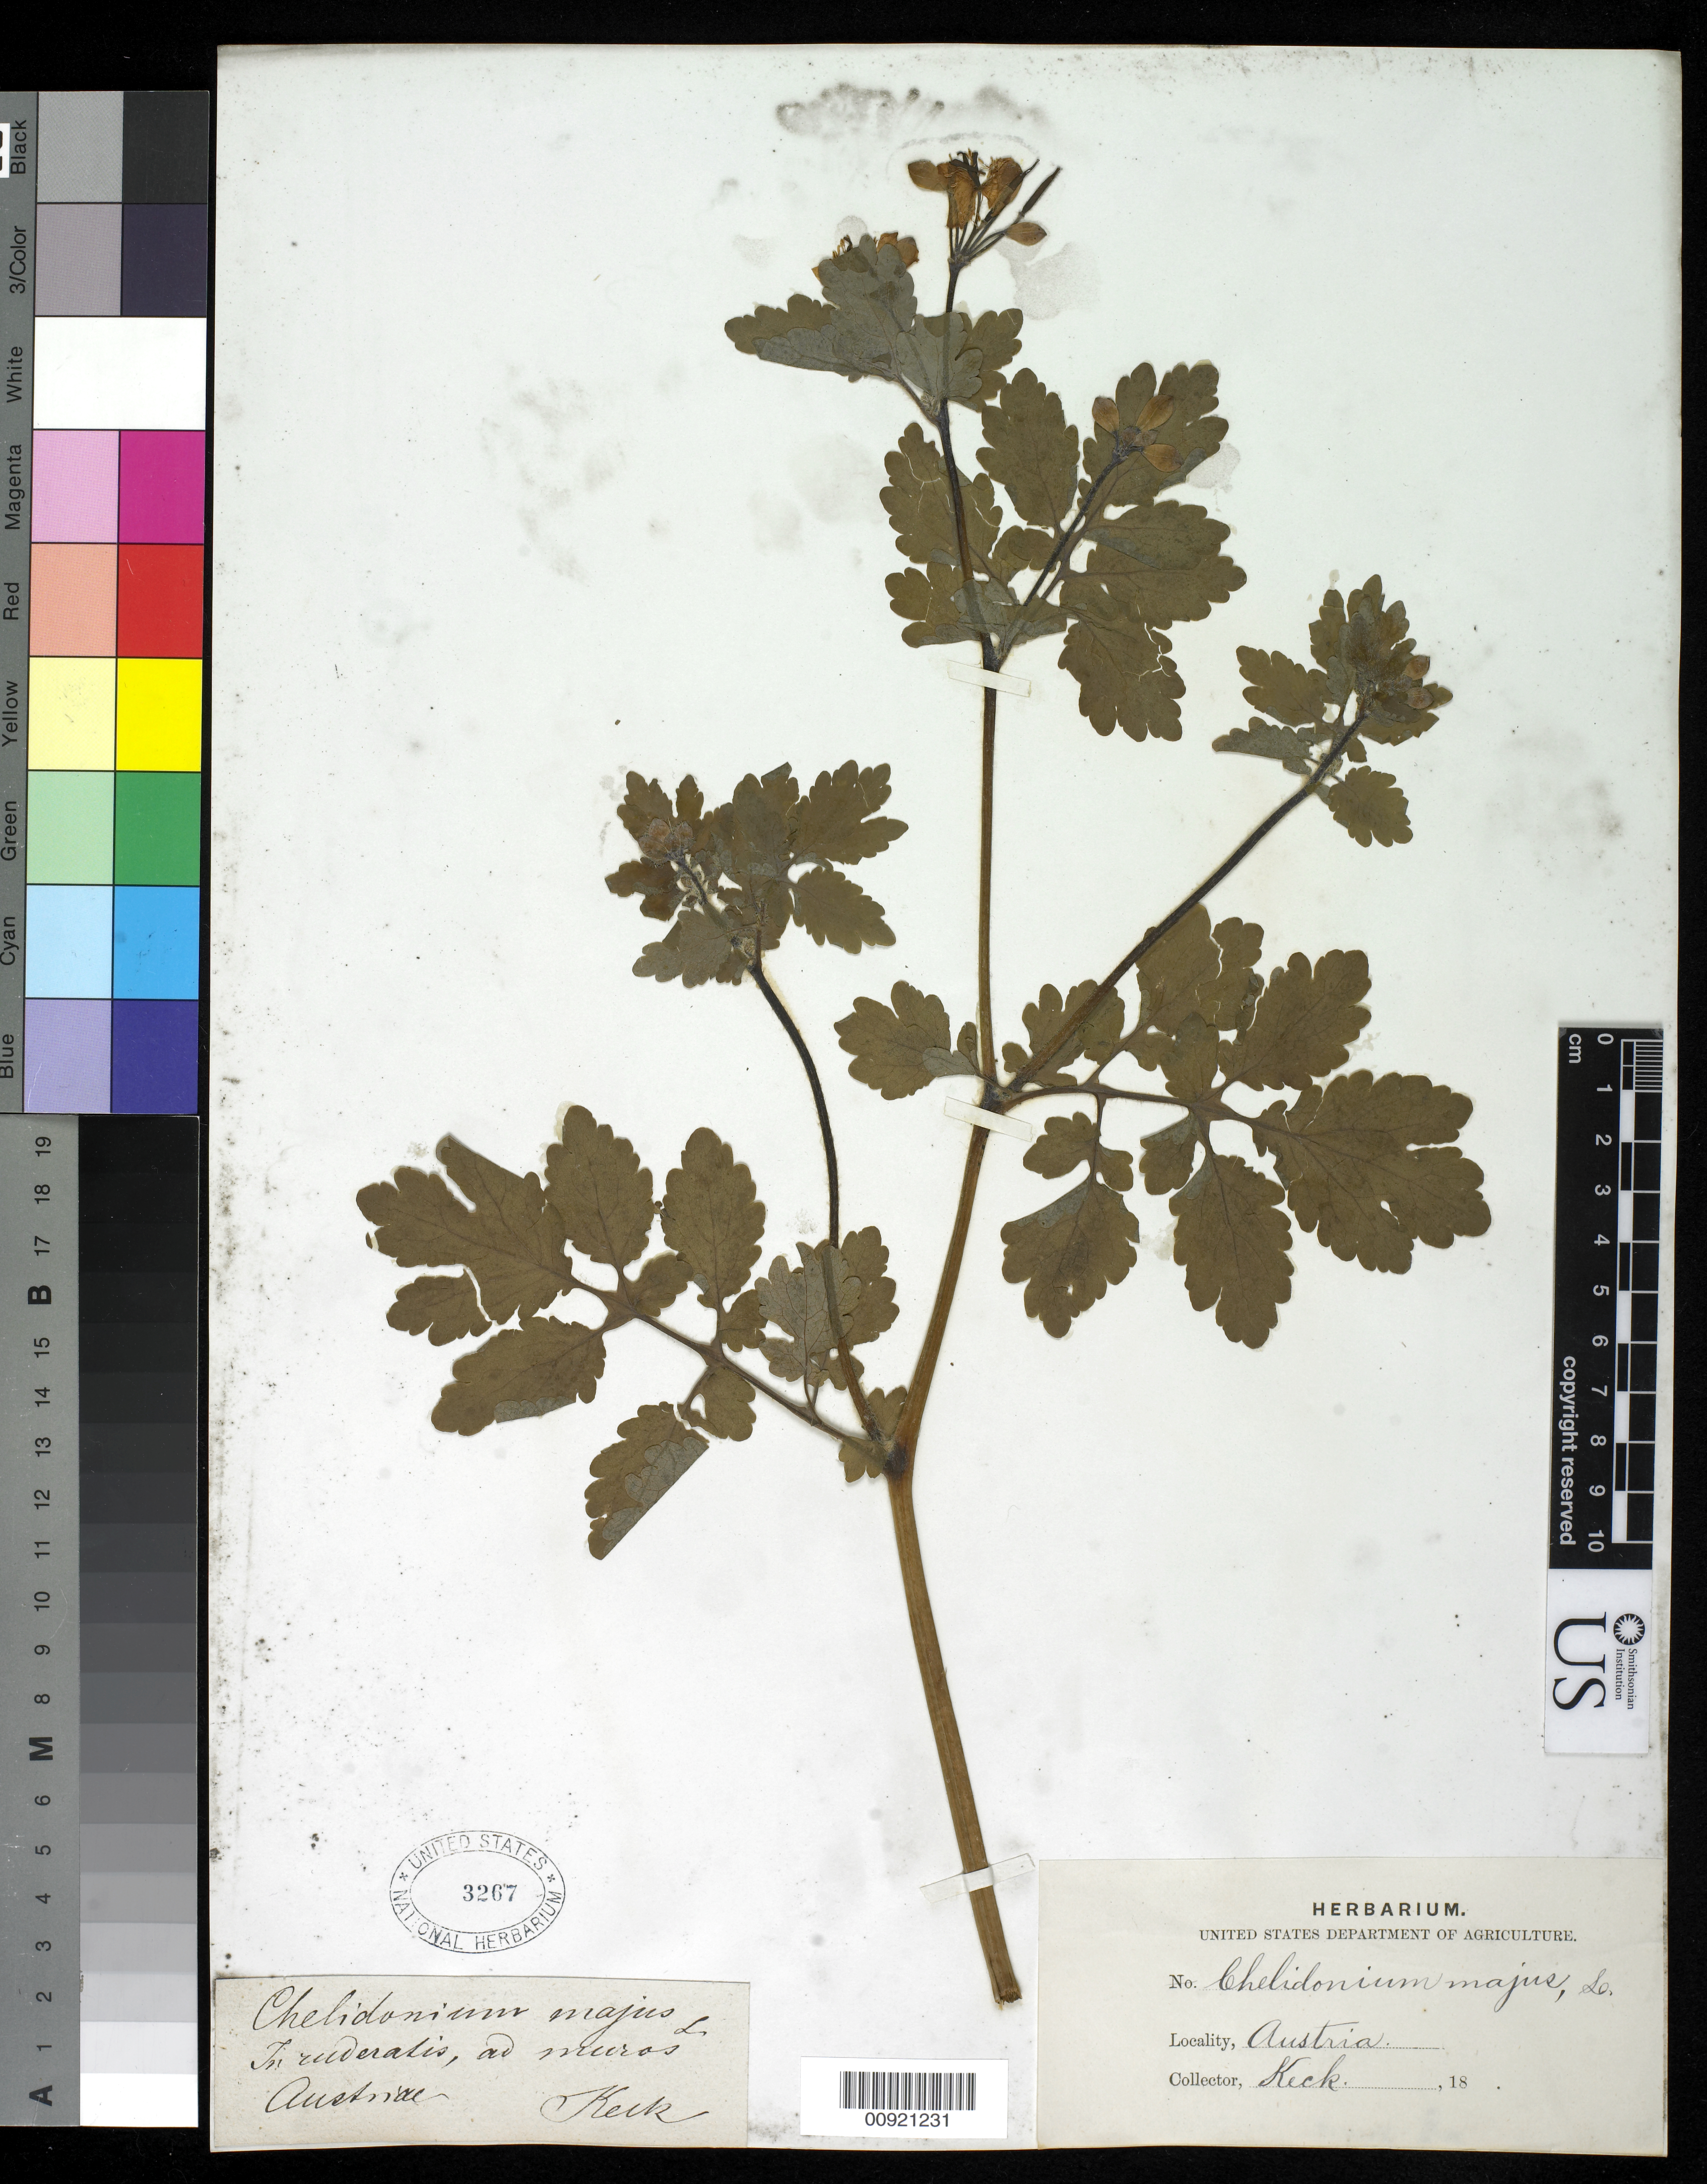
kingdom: Plantae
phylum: Tracheophyta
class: Magnoliopsida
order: Ranunculales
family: Papaveraceae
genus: Chelidonium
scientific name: Chelidonium majus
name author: L.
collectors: -- Keck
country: Austria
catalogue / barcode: US 3267